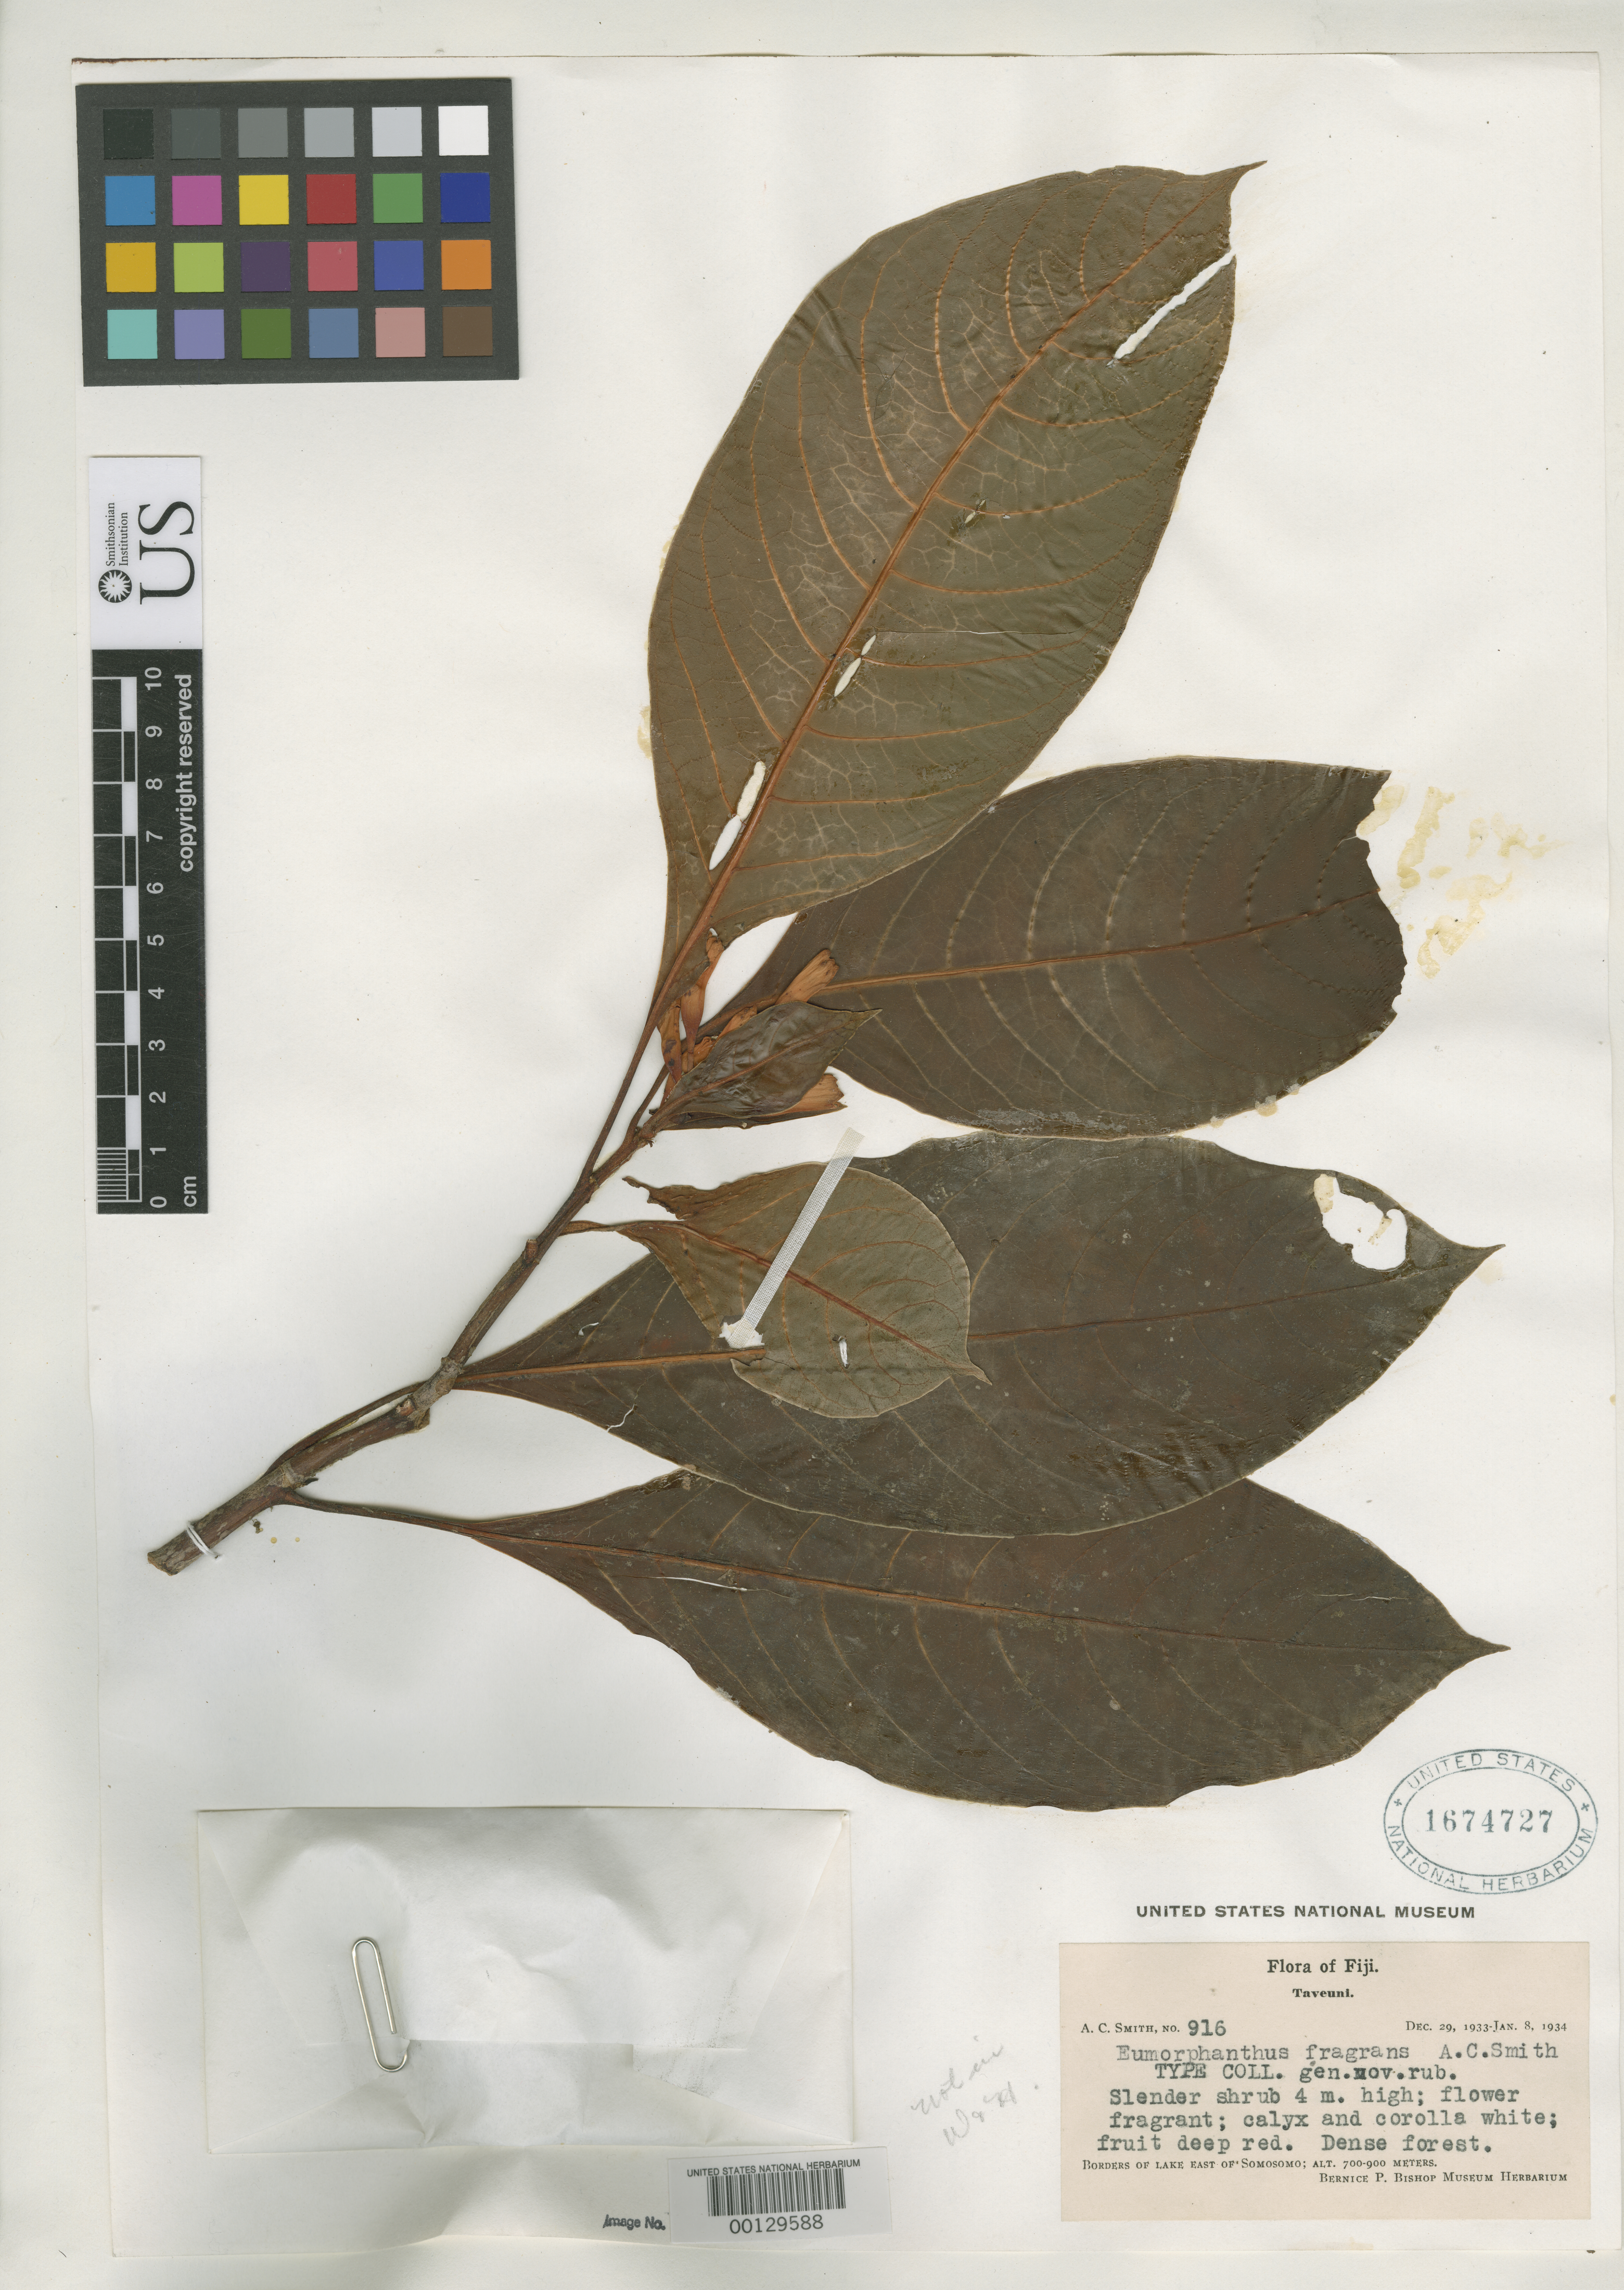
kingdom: Plantae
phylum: Tracheophyta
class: Magnoliopsida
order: Gentianales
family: Rubiaceae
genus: Eumorphanthus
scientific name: Eumorphanthus fragrans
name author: A.C. Sm.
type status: Isotype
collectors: A. C. Smith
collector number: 916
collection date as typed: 08 Jan 1934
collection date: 1934-01-08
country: Fiji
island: Taveuni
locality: E of Somosomo. [Vanua Levu Group]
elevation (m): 700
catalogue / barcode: US 1674727